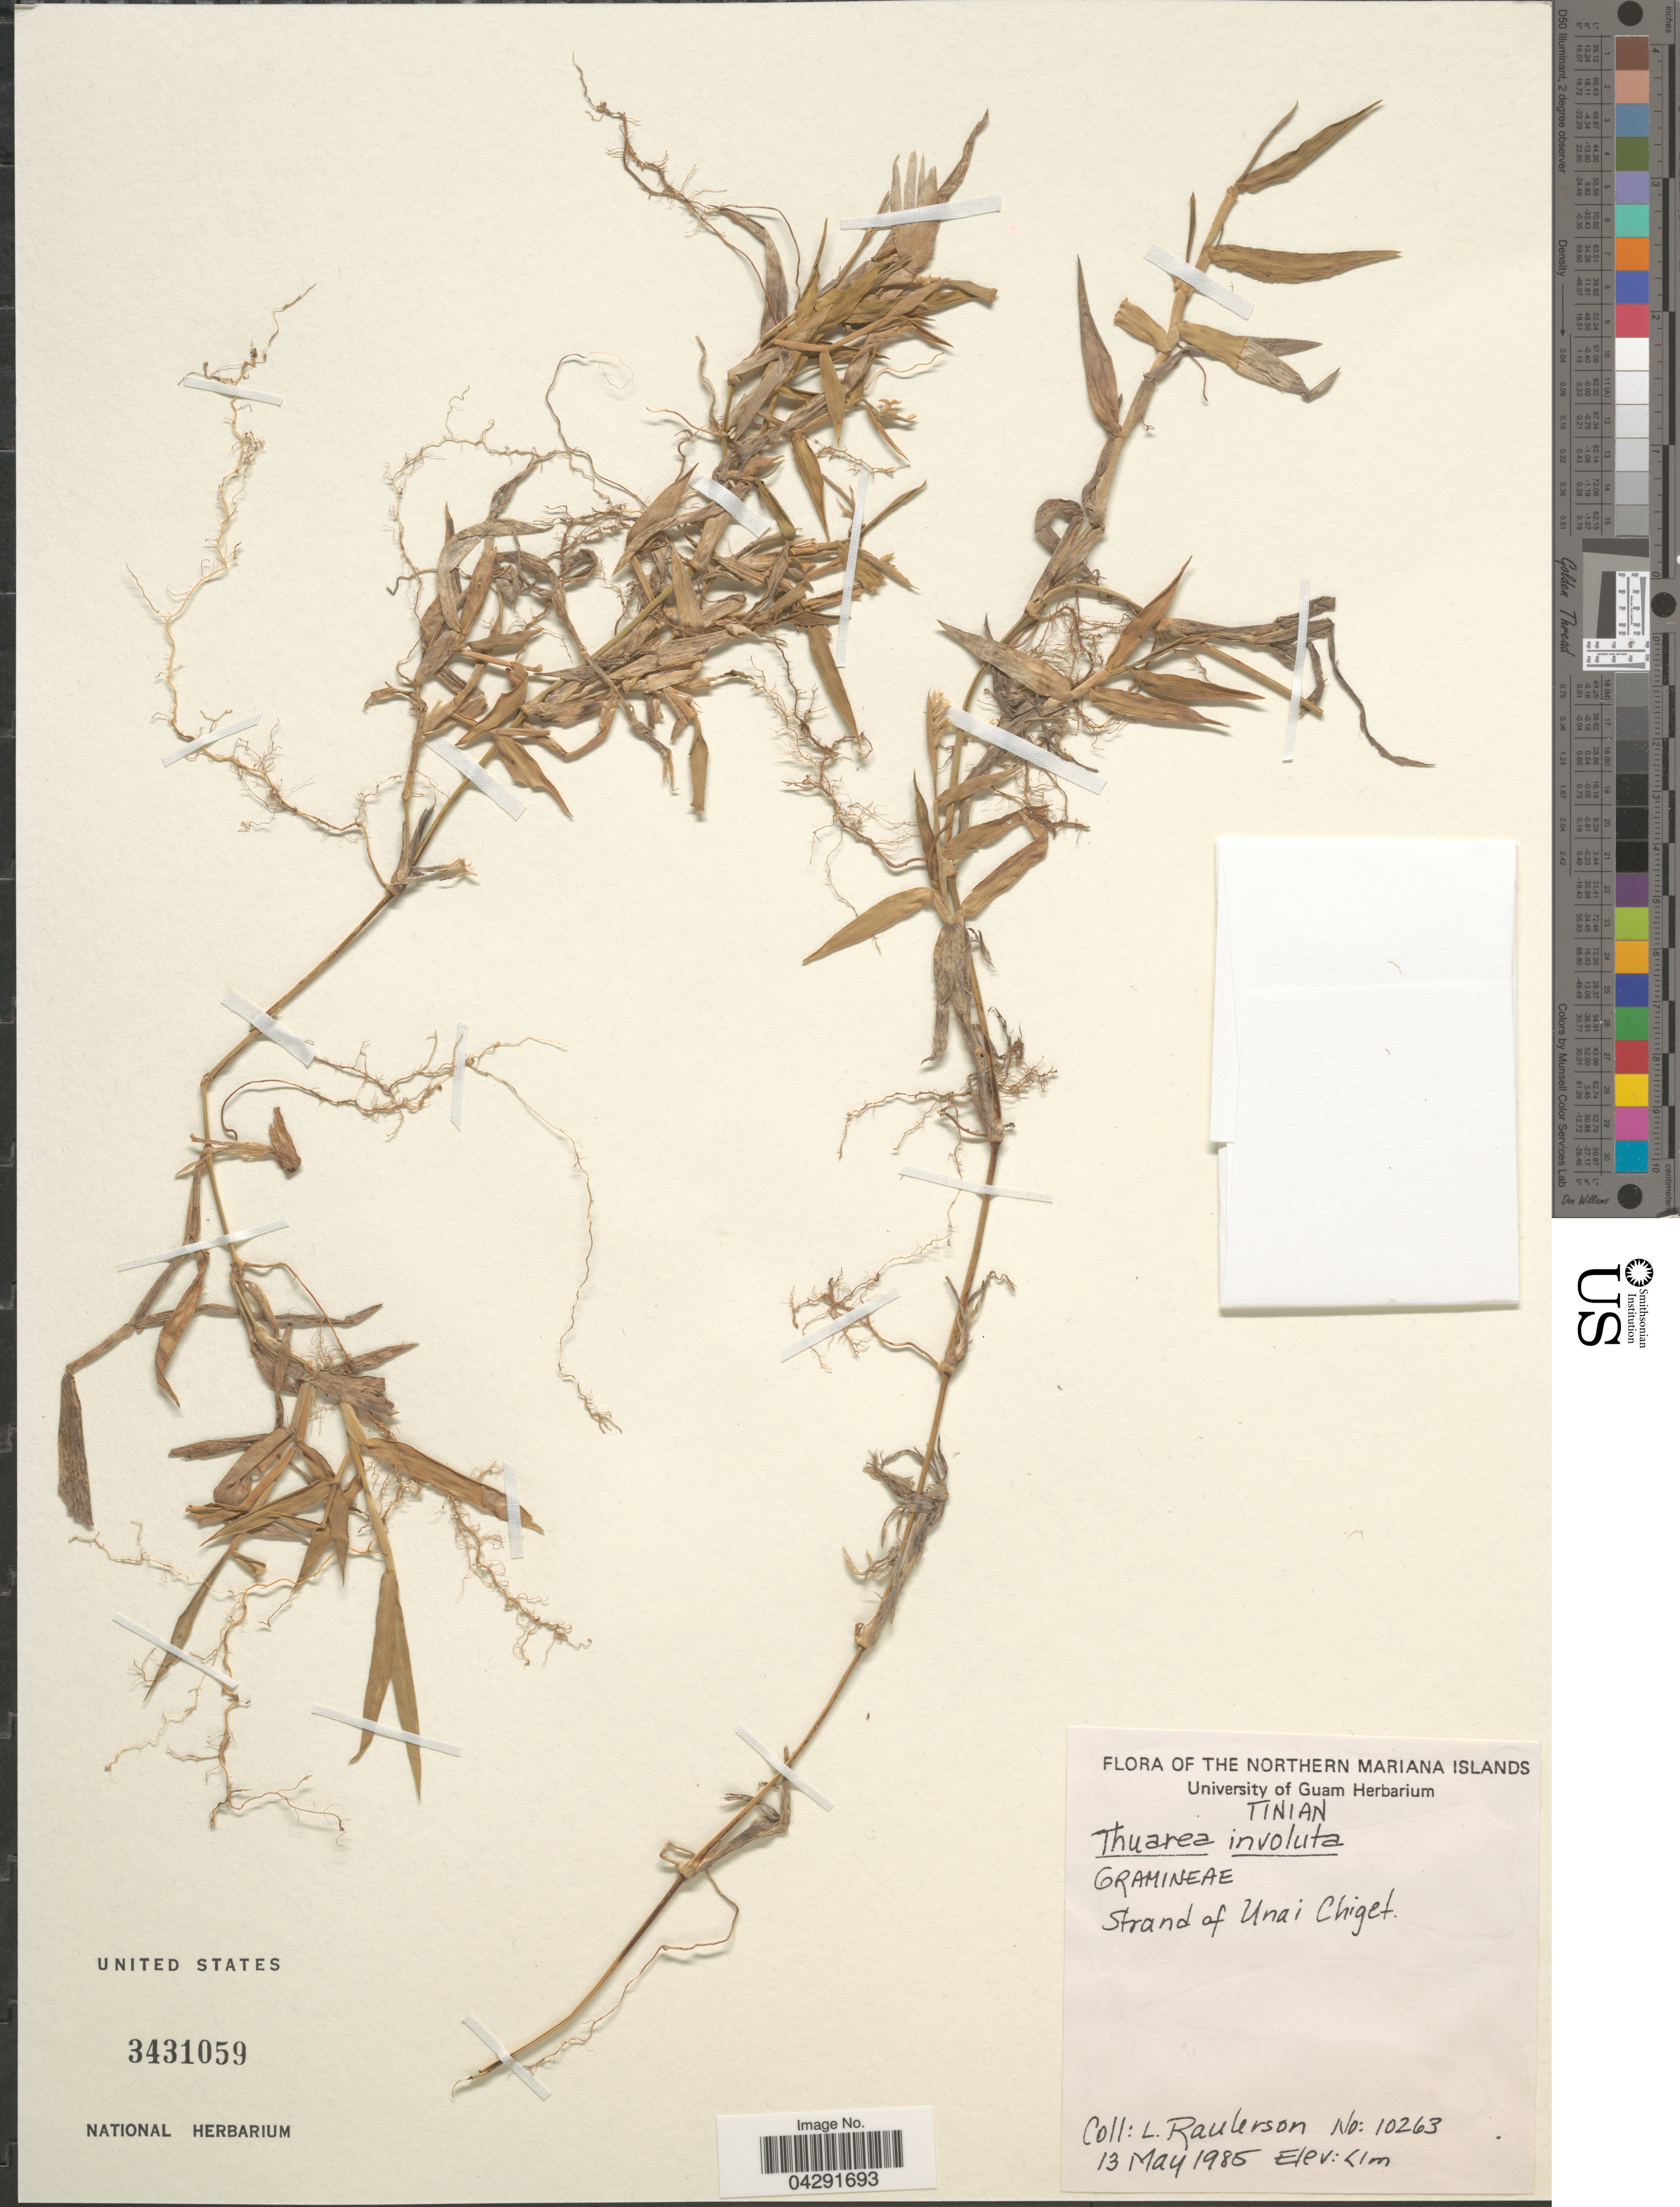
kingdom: Plantae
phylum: Tracheophyta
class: Liliopsida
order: Poales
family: Poaceae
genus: Thuarea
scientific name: Thuarea involuta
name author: (G. Forst.) R. Br. ex Sm.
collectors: L. Raulerson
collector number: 10263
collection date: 1985-05-13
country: Northern Mariana Islands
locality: Tinian. Strand of Unai Chigef.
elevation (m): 1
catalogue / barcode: US 3431059